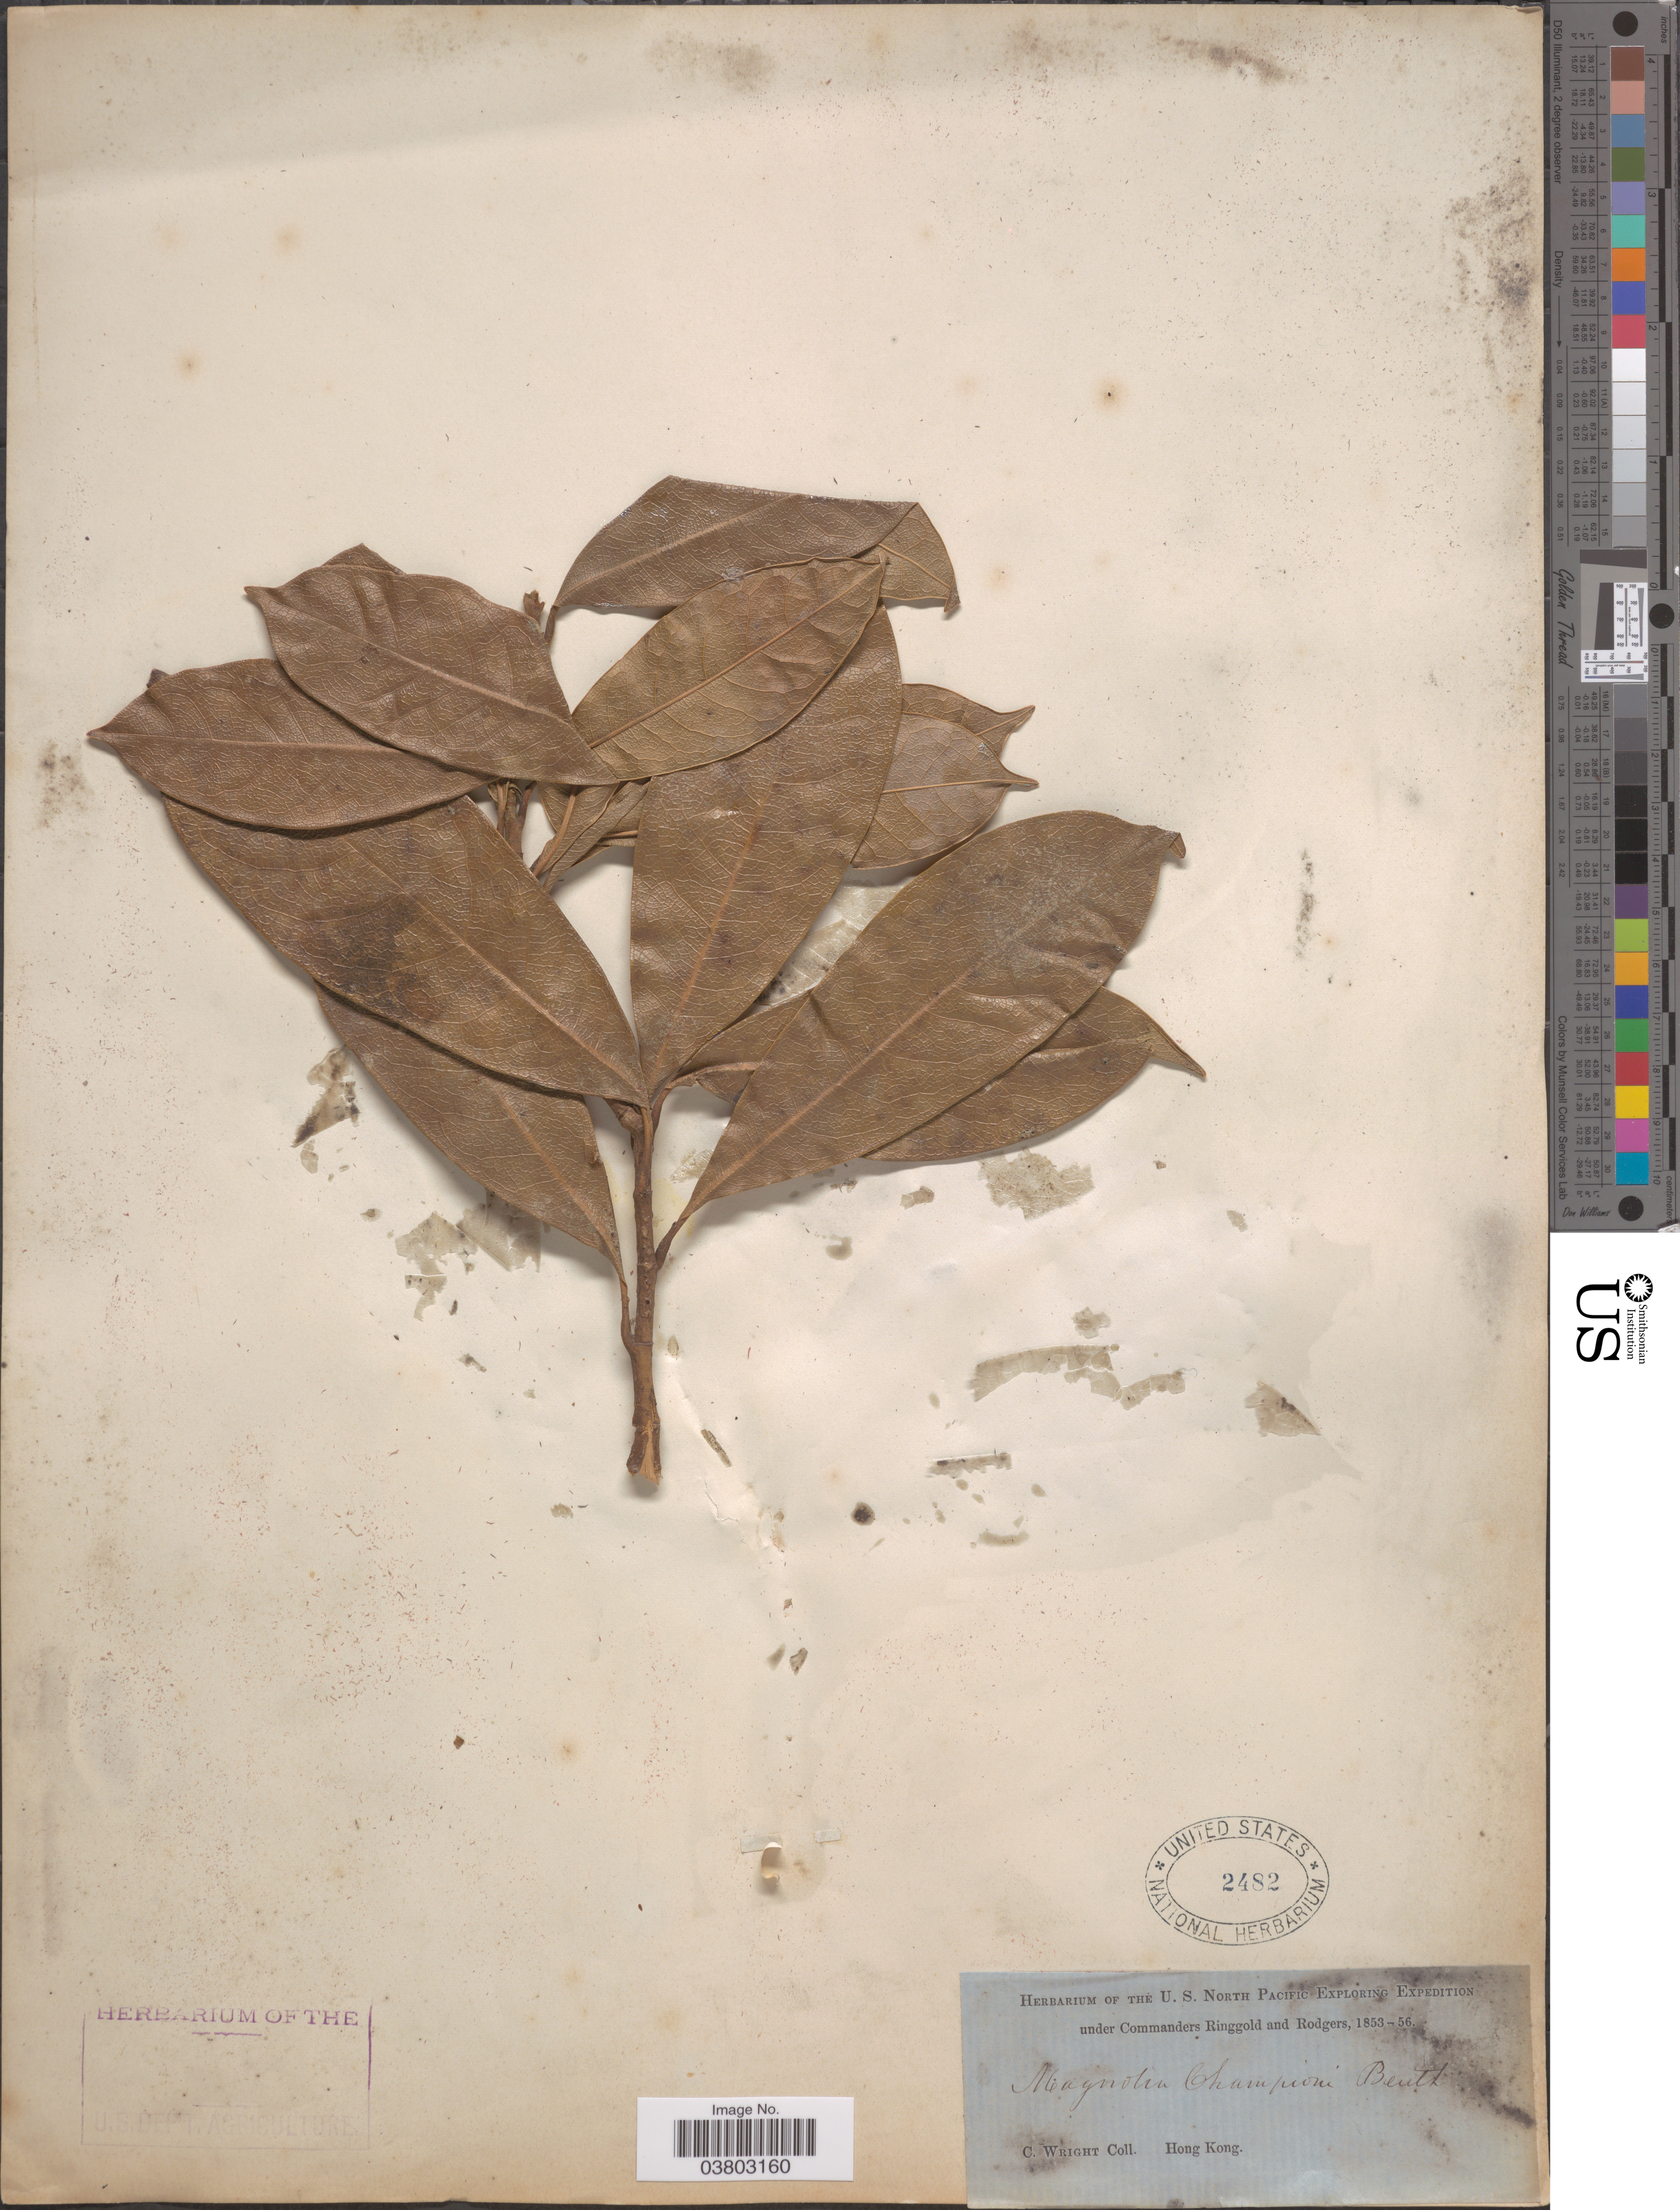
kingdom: Plantae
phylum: Tracheophyta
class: Magnoliopsida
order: Magnoliales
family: Magnoliaceae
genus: Magnolia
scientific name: Magnolia coco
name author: (Lour.) DC.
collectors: C. Wright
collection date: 1853/1856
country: China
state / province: Hong Kong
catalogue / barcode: US 2482